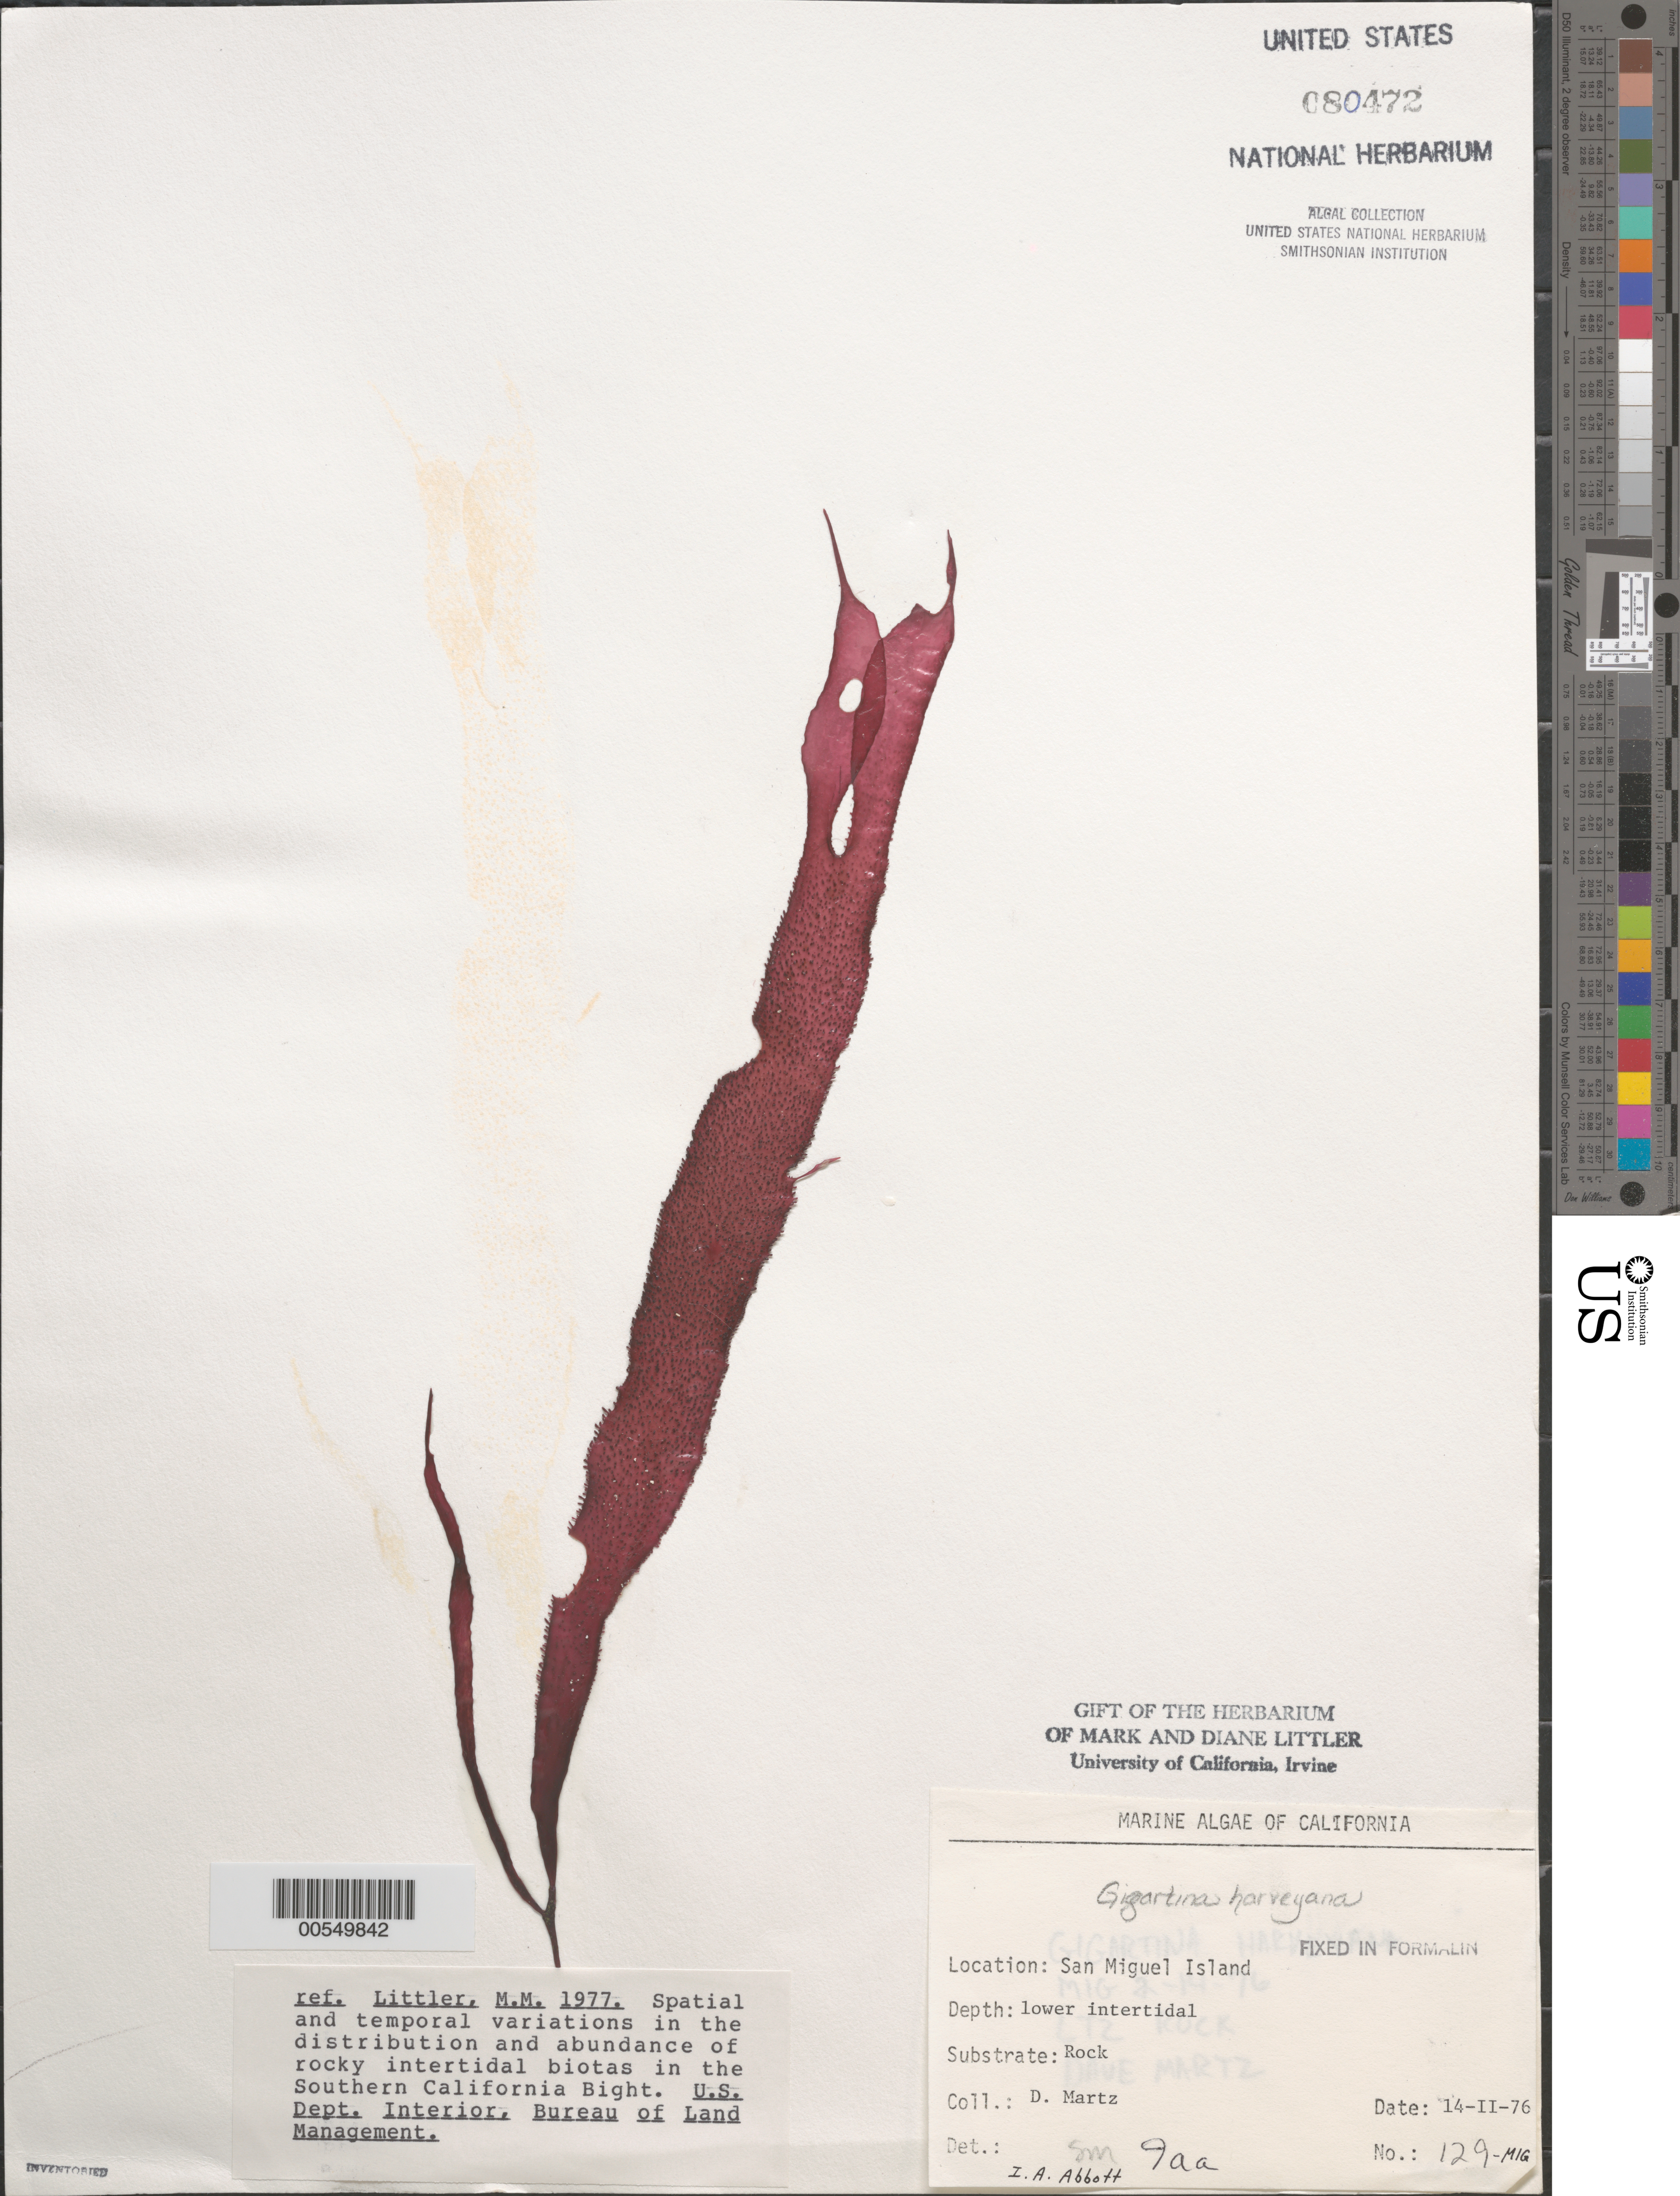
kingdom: Plantae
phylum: Rhodophyta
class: Florideophyceae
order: Gigartinales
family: Gigartinaceae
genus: Chondracanthus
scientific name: Chondracanthus harveyanus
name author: (Kütz.) Guiry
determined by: Algae name updating Project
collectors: D. Martz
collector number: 129-MIG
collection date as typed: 14 Feb 1976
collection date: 1976-02-14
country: United States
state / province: California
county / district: Santa Barbara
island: San Miguel Island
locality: Cuyler Harbor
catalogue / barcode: US 80472